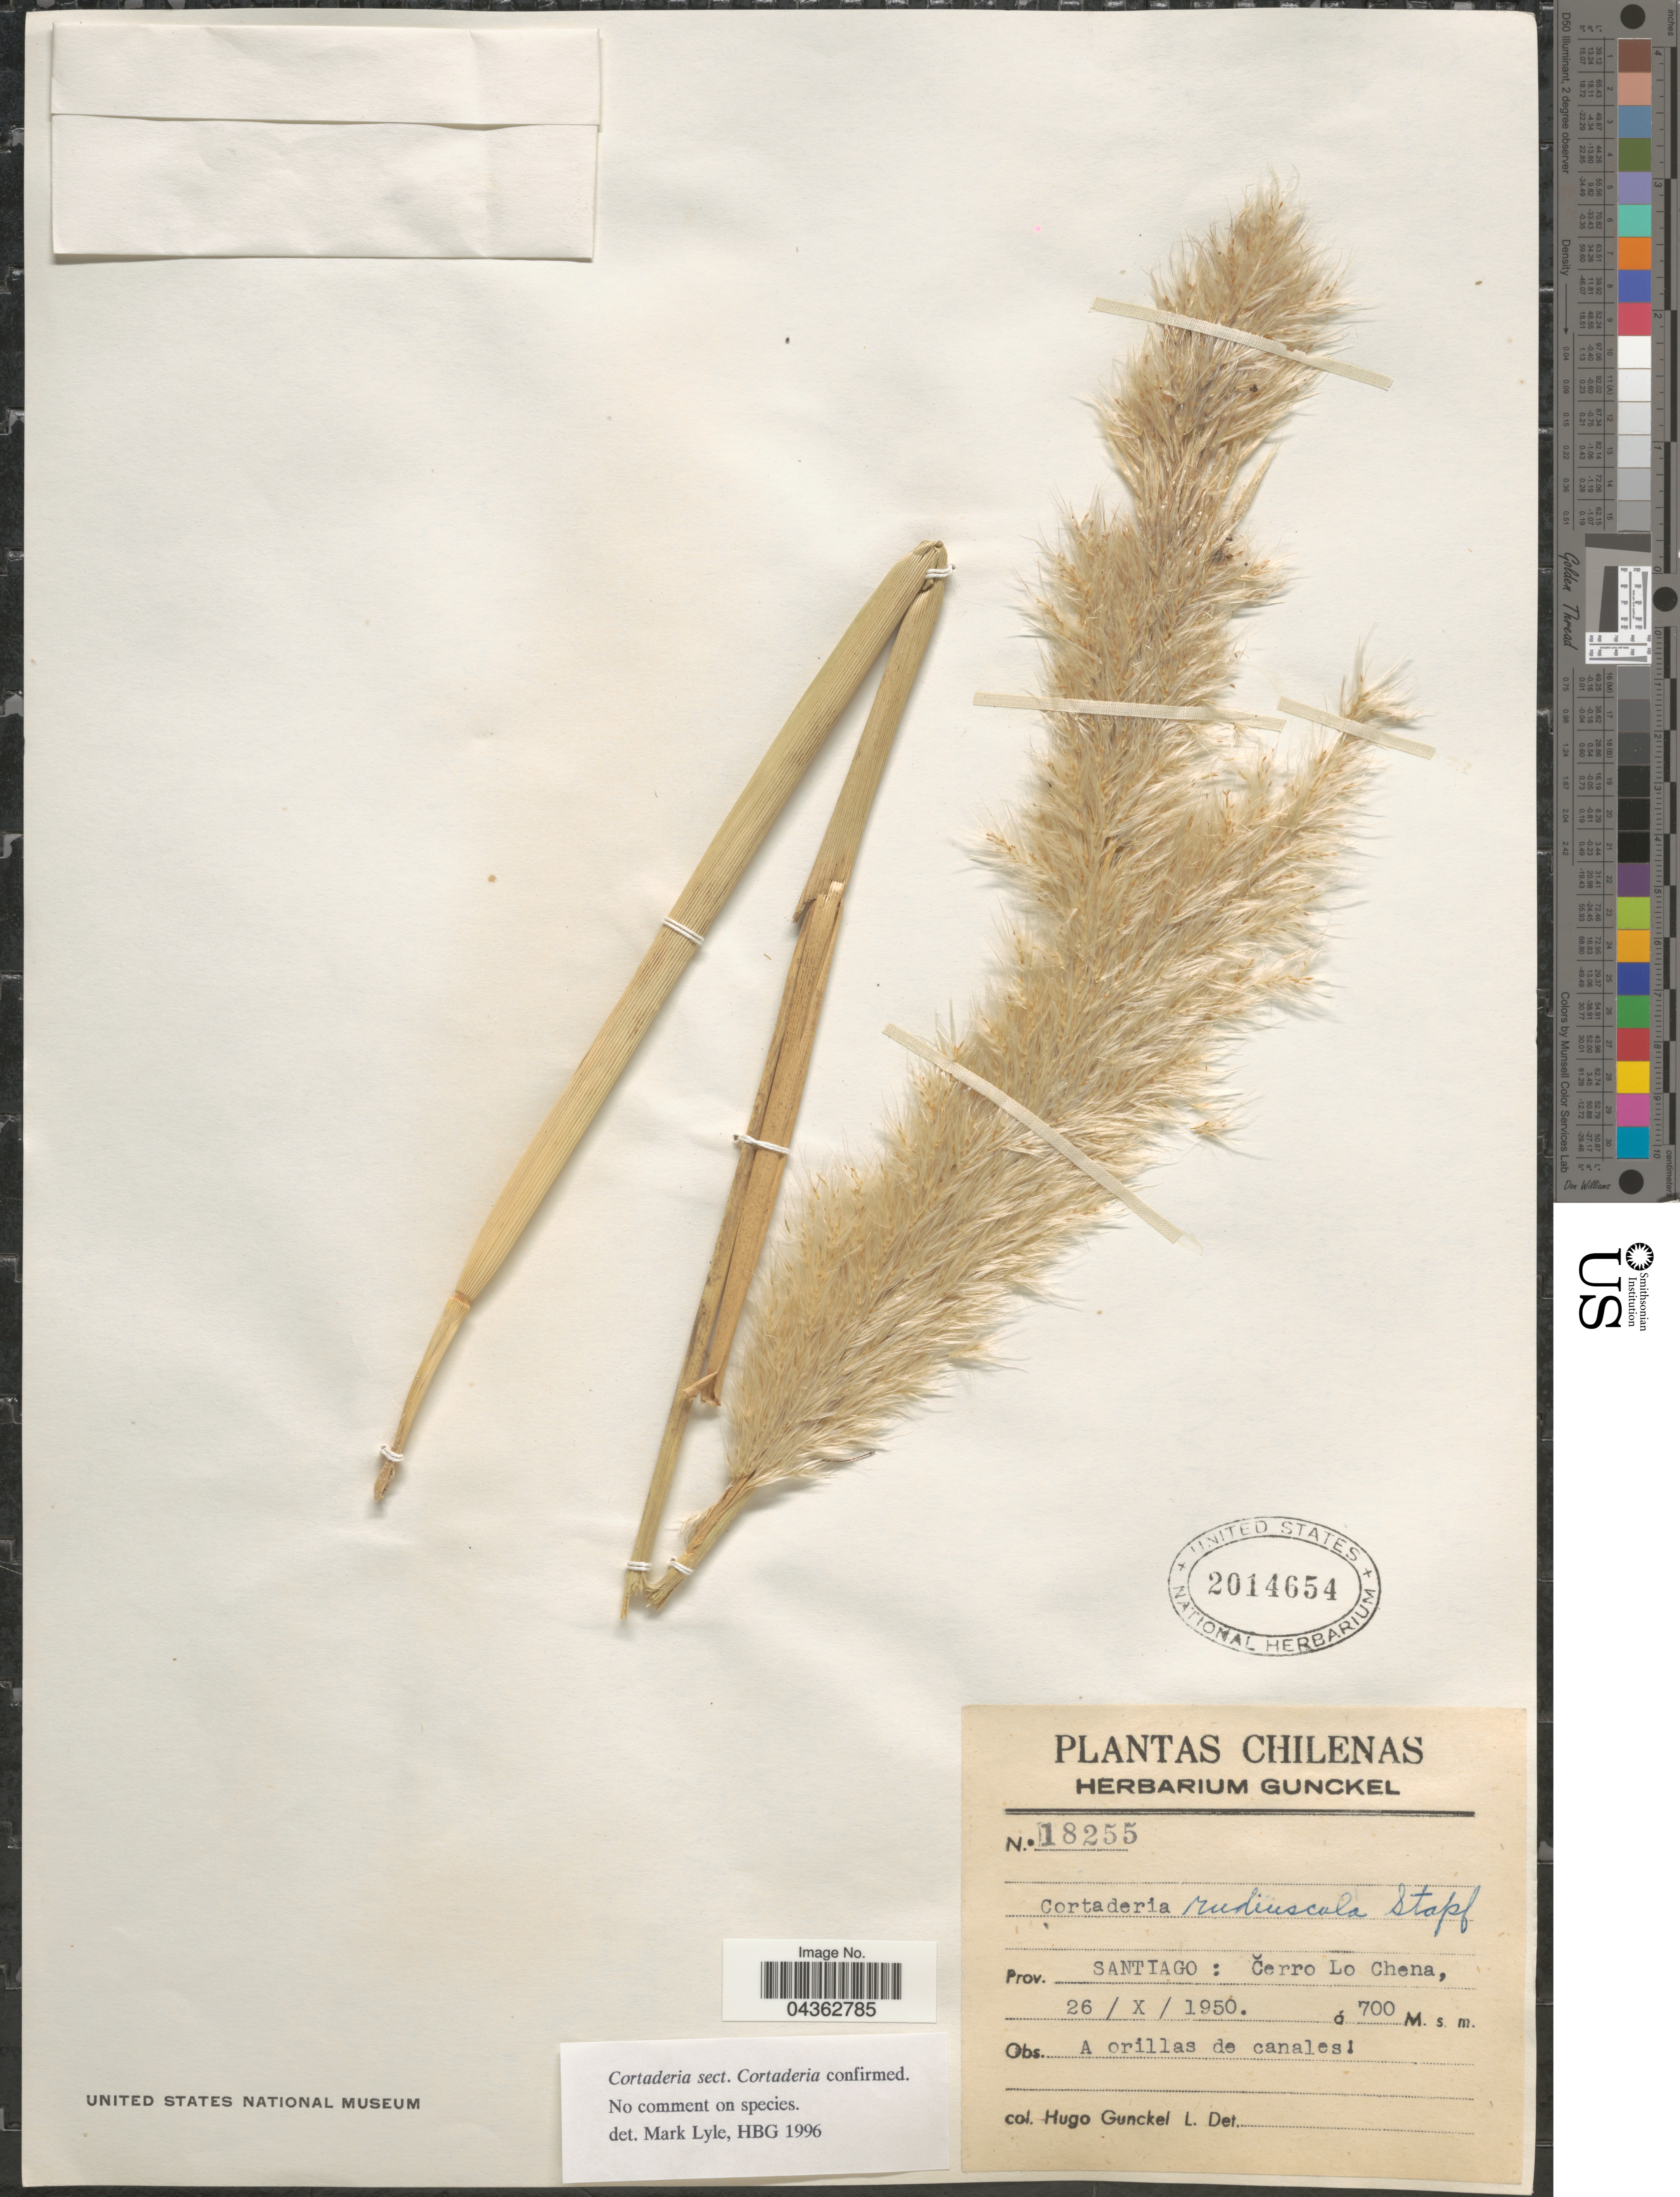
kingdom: Plantae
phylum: Tracheophyta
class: Liliopsida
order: Poales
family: Poaceae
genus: Cortaderia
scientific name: Cortaderia rudiuscula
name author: Stapf in Gardner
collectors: H. Gunckel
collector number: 18255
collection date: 1950-10-26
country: Chile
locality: Prov. Santiago: Čerro Lo Chena.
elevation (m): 700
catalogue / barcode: US 2014654